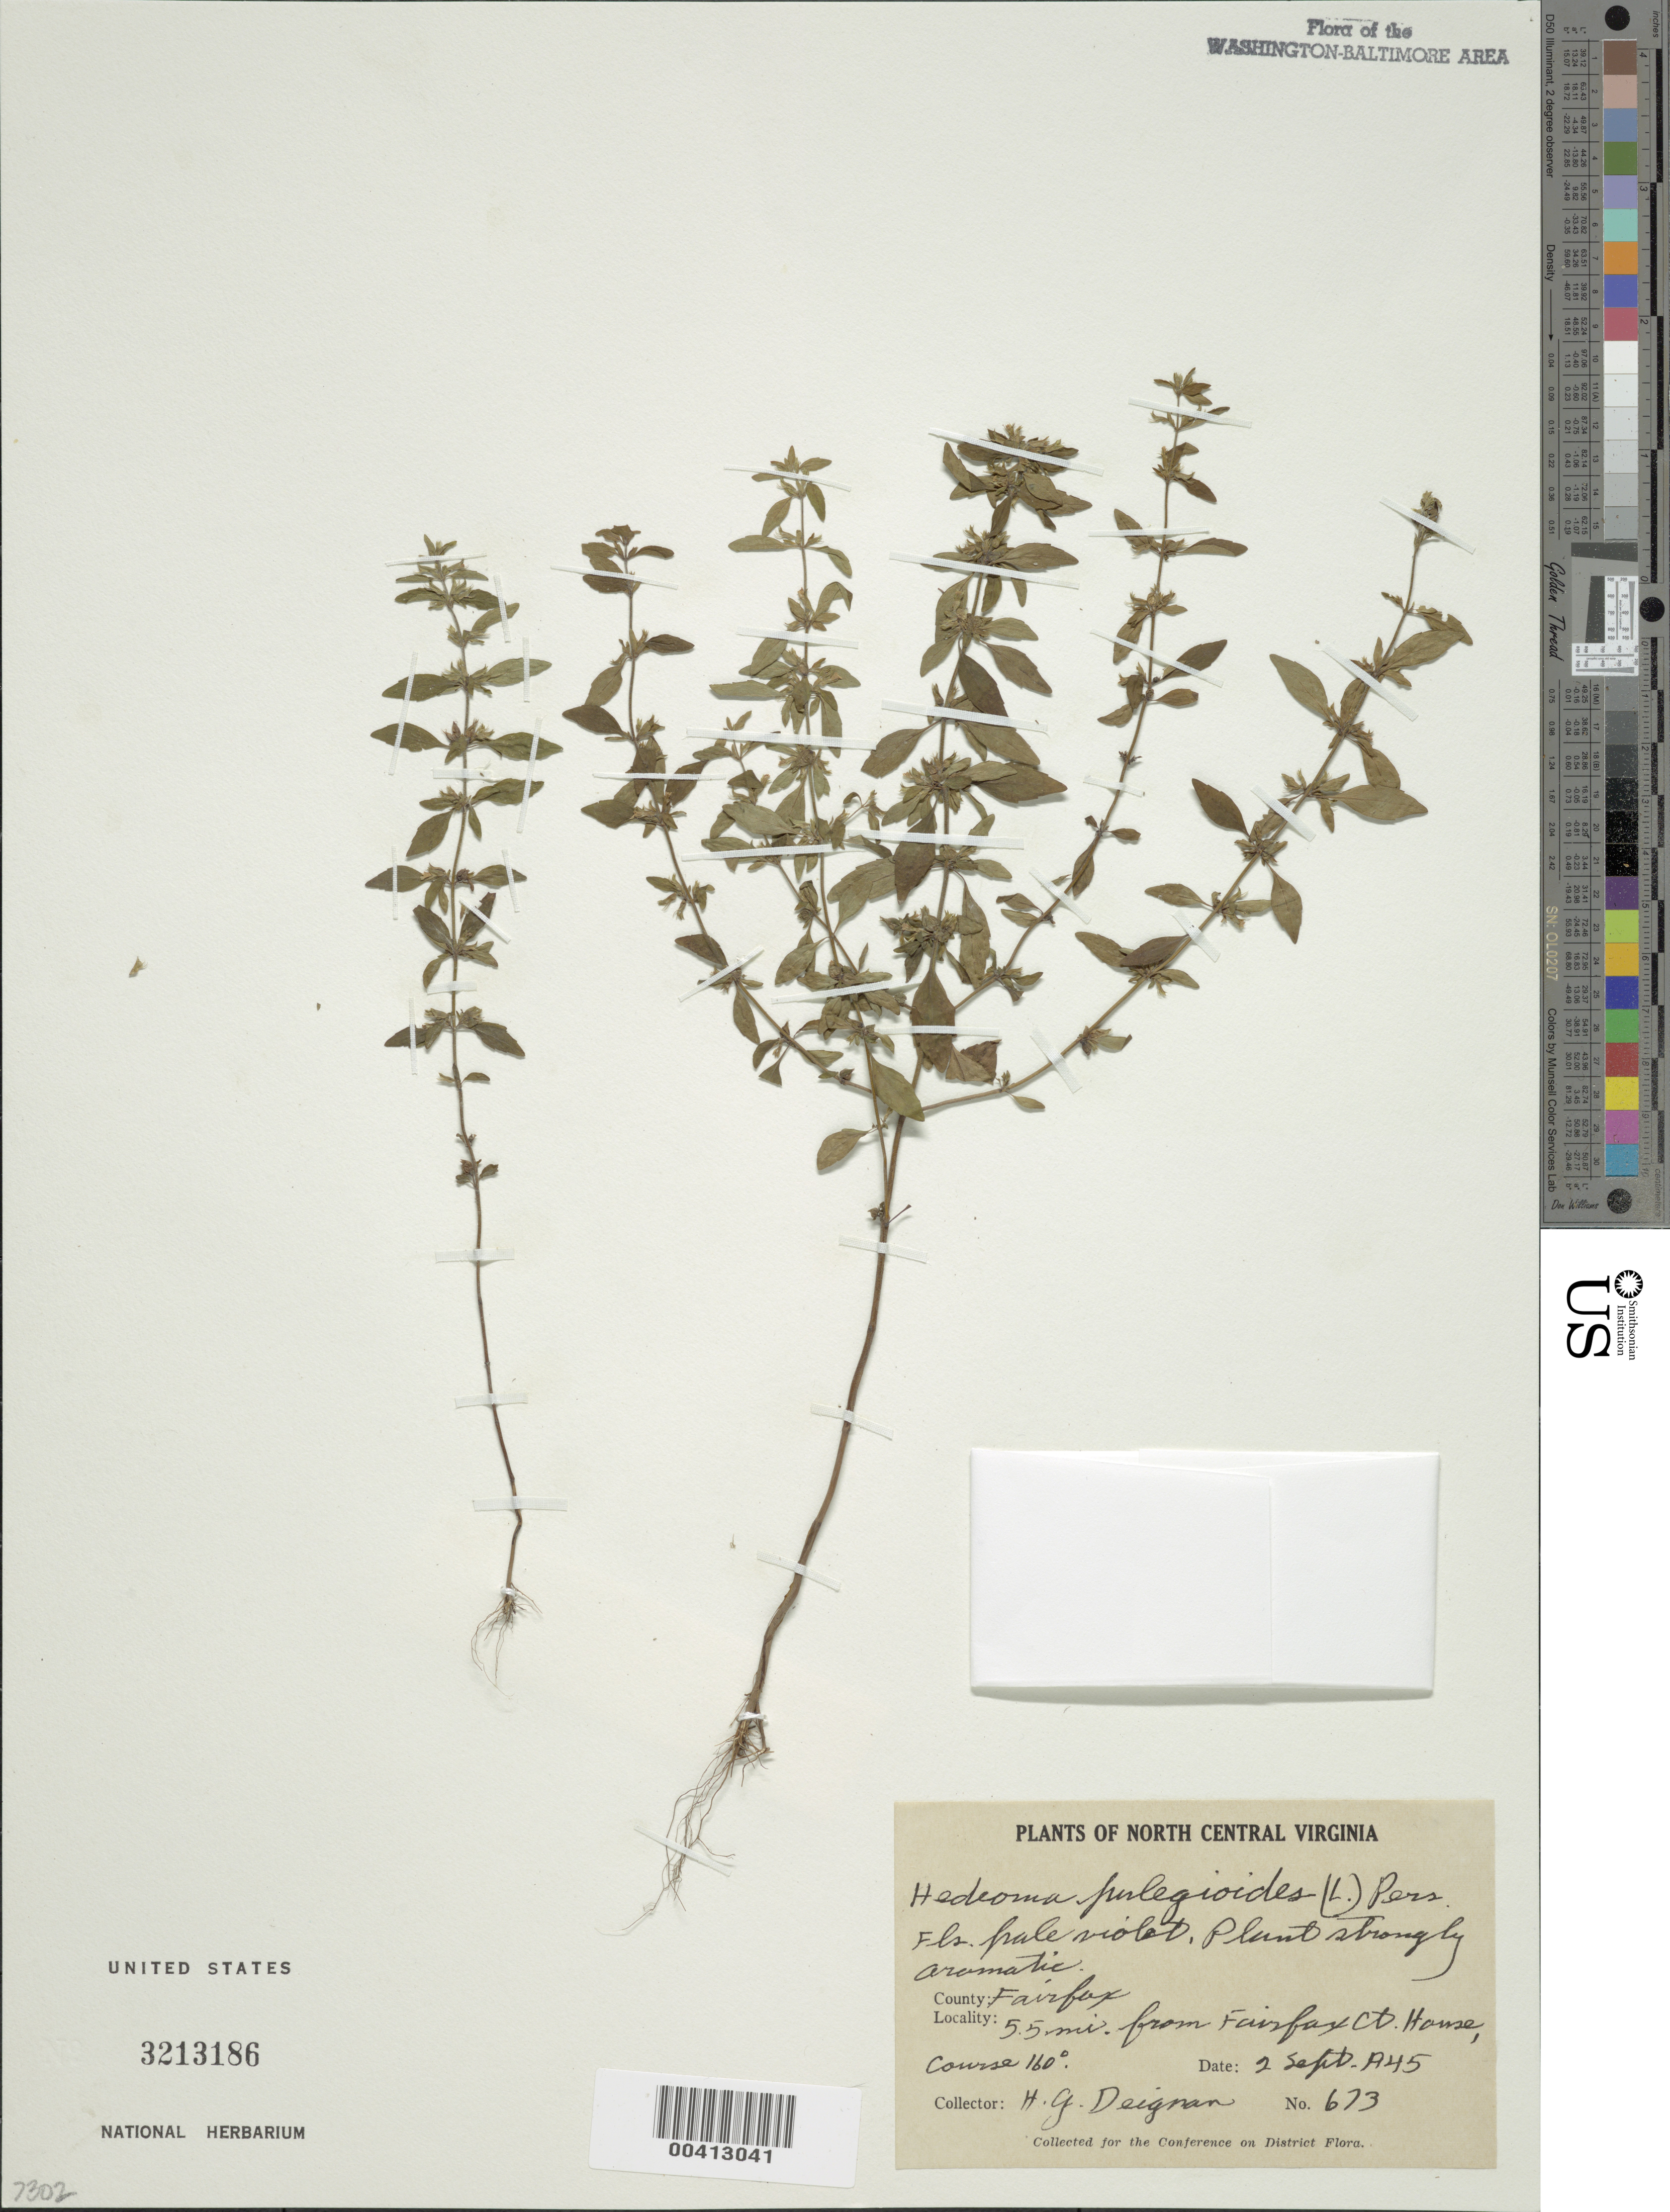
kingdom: Plantae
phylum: Tracheophyta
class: Magnoliopsida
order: Lamiales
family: Lamiaceae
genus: Hedeoma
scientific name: Hedeoma pulegioides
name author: (L.) Pers.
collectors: H. Deignan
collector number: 673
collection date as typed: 02 Sep 1945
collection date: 1945-09-02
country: United States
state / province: Virginia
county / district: Fairfax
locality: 5.5 miles from Fairfax County Courthouse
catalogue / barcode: US 3213186